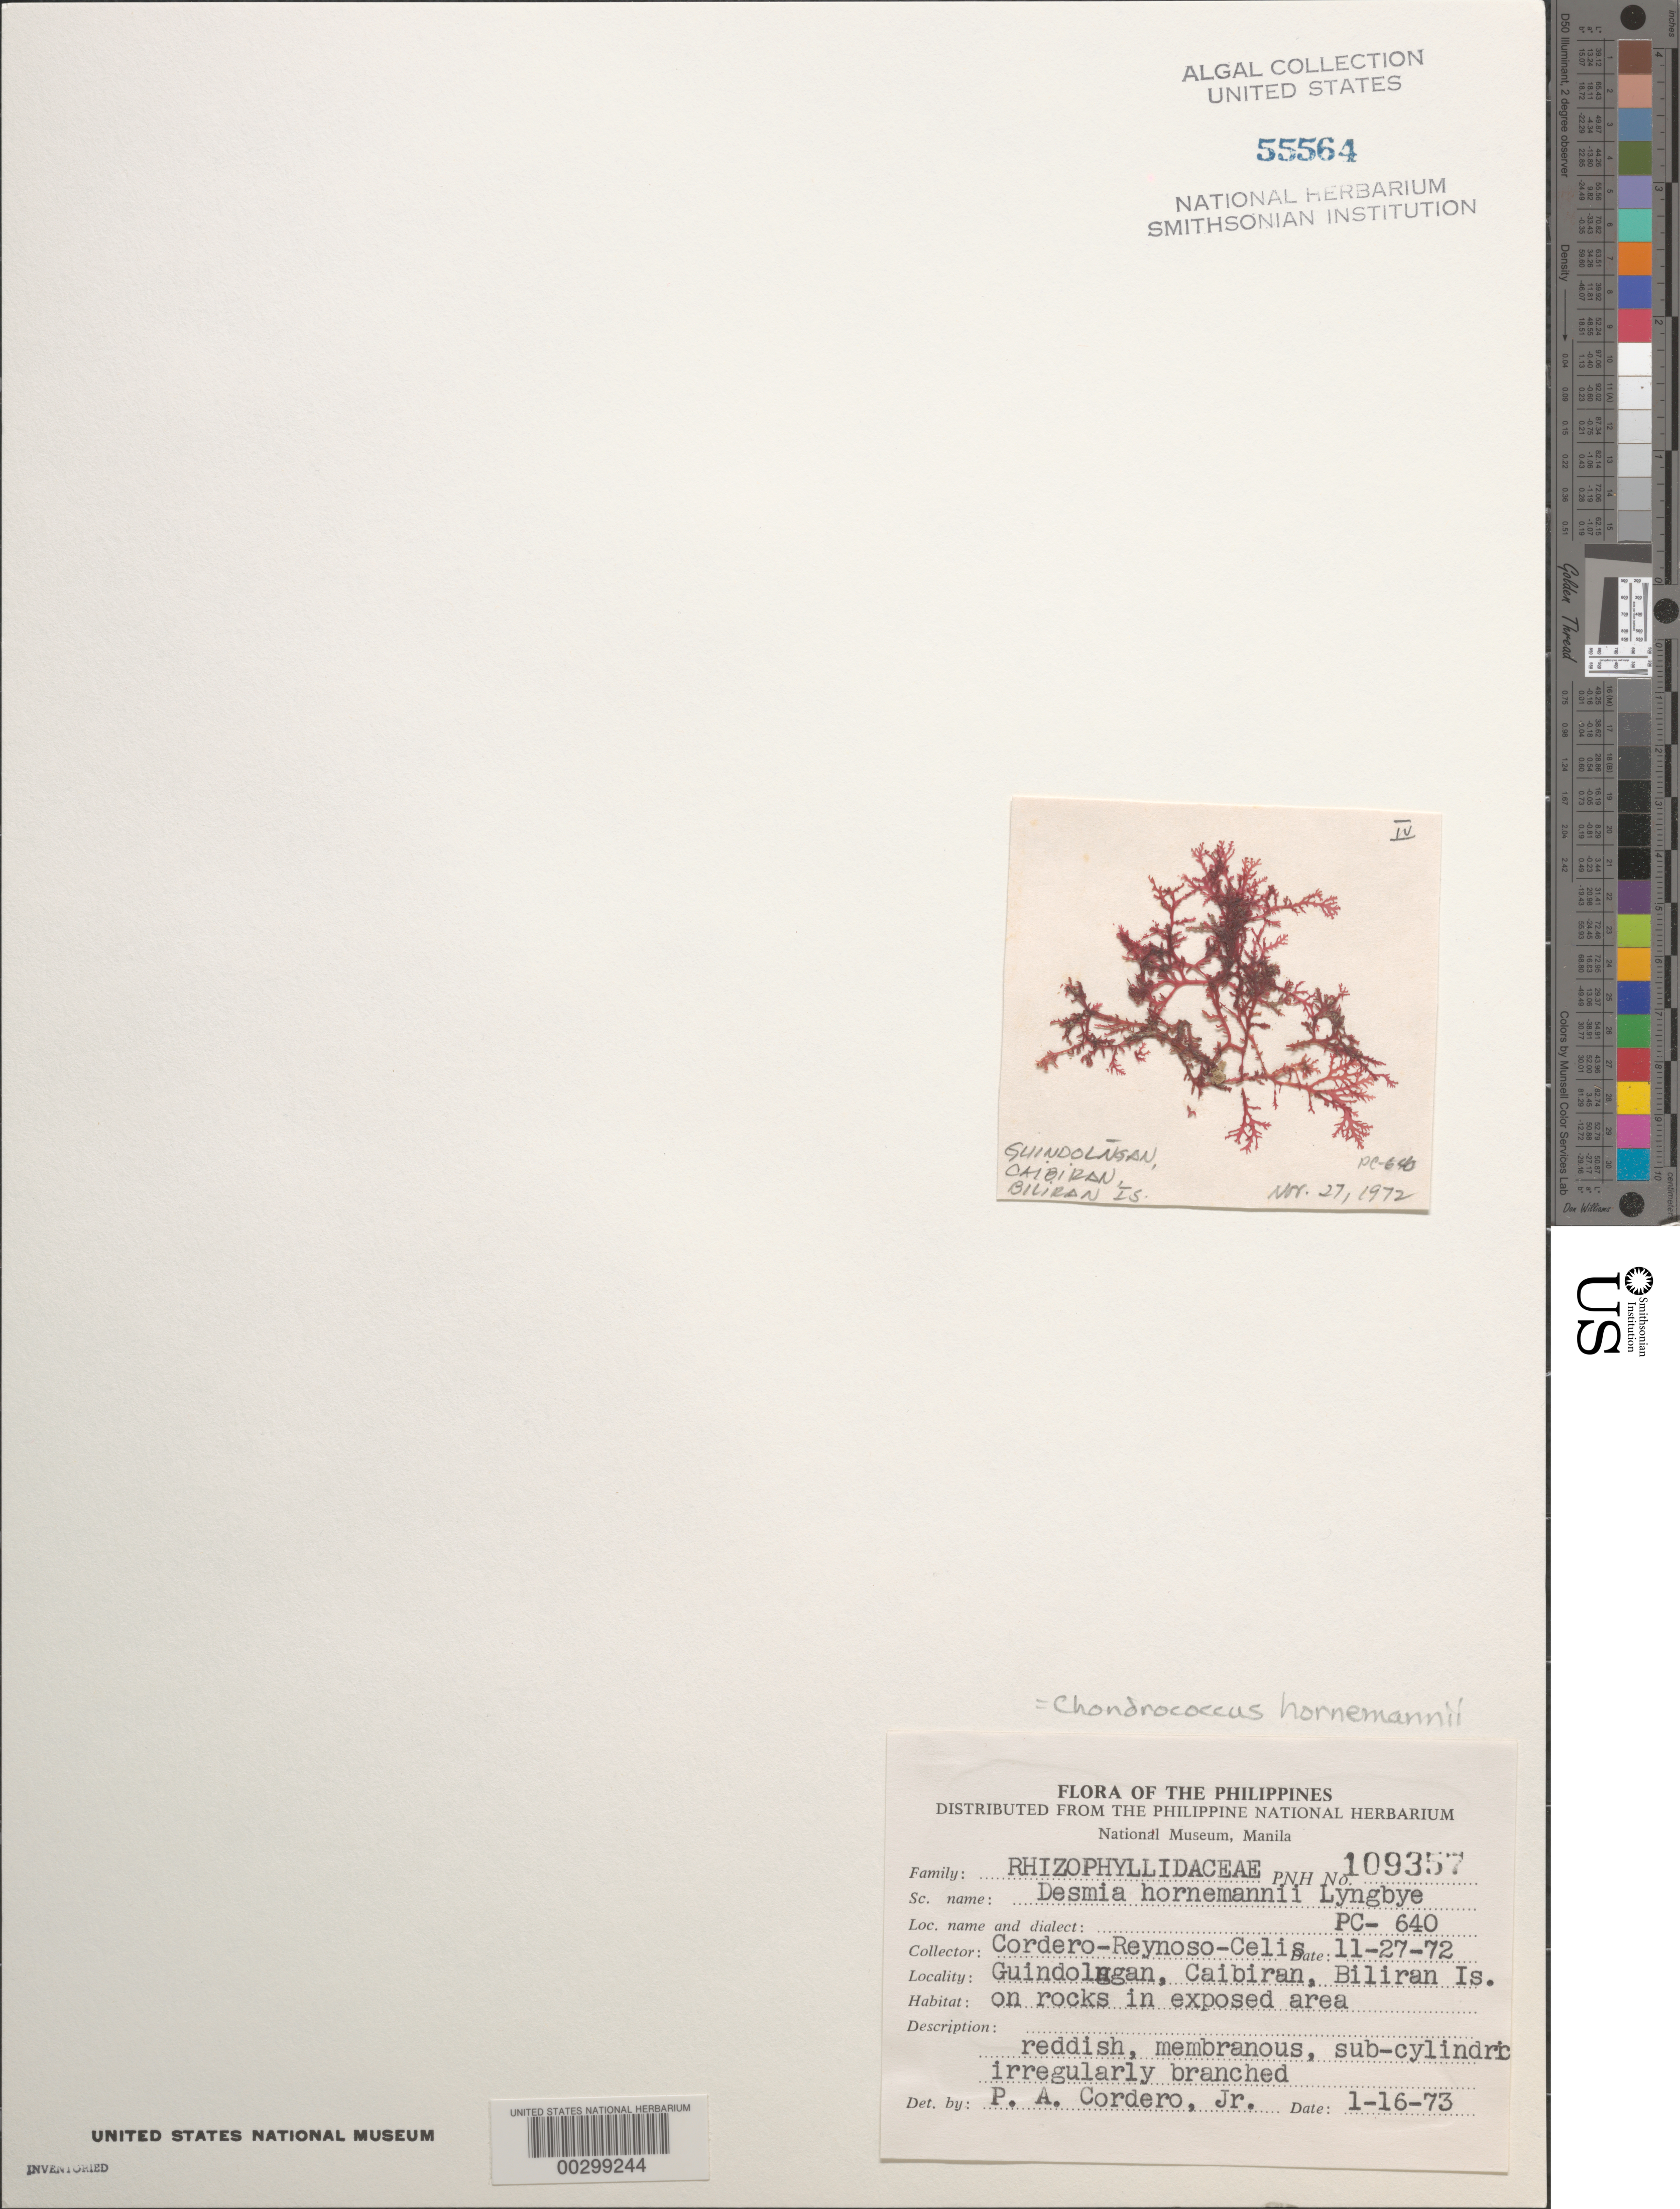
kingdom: Plantae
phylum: Rhodophyta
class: Florideophyceae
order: Gigartinales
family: Rhizophyllidaceae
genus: Portieria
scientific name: Portieria hornemannii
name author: (Lyngbye) P.C. Silva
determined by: Algae name updating Project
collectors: P. A. Cordero, E. Reynoso & M. Celis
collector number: Pc-640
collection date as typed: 27 Nov 1972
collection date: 1972-11-27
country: Philippines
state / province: Eastern Visayas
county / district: Leyte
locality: Guindolngan, caibiran, biliran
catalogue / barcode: US 55564